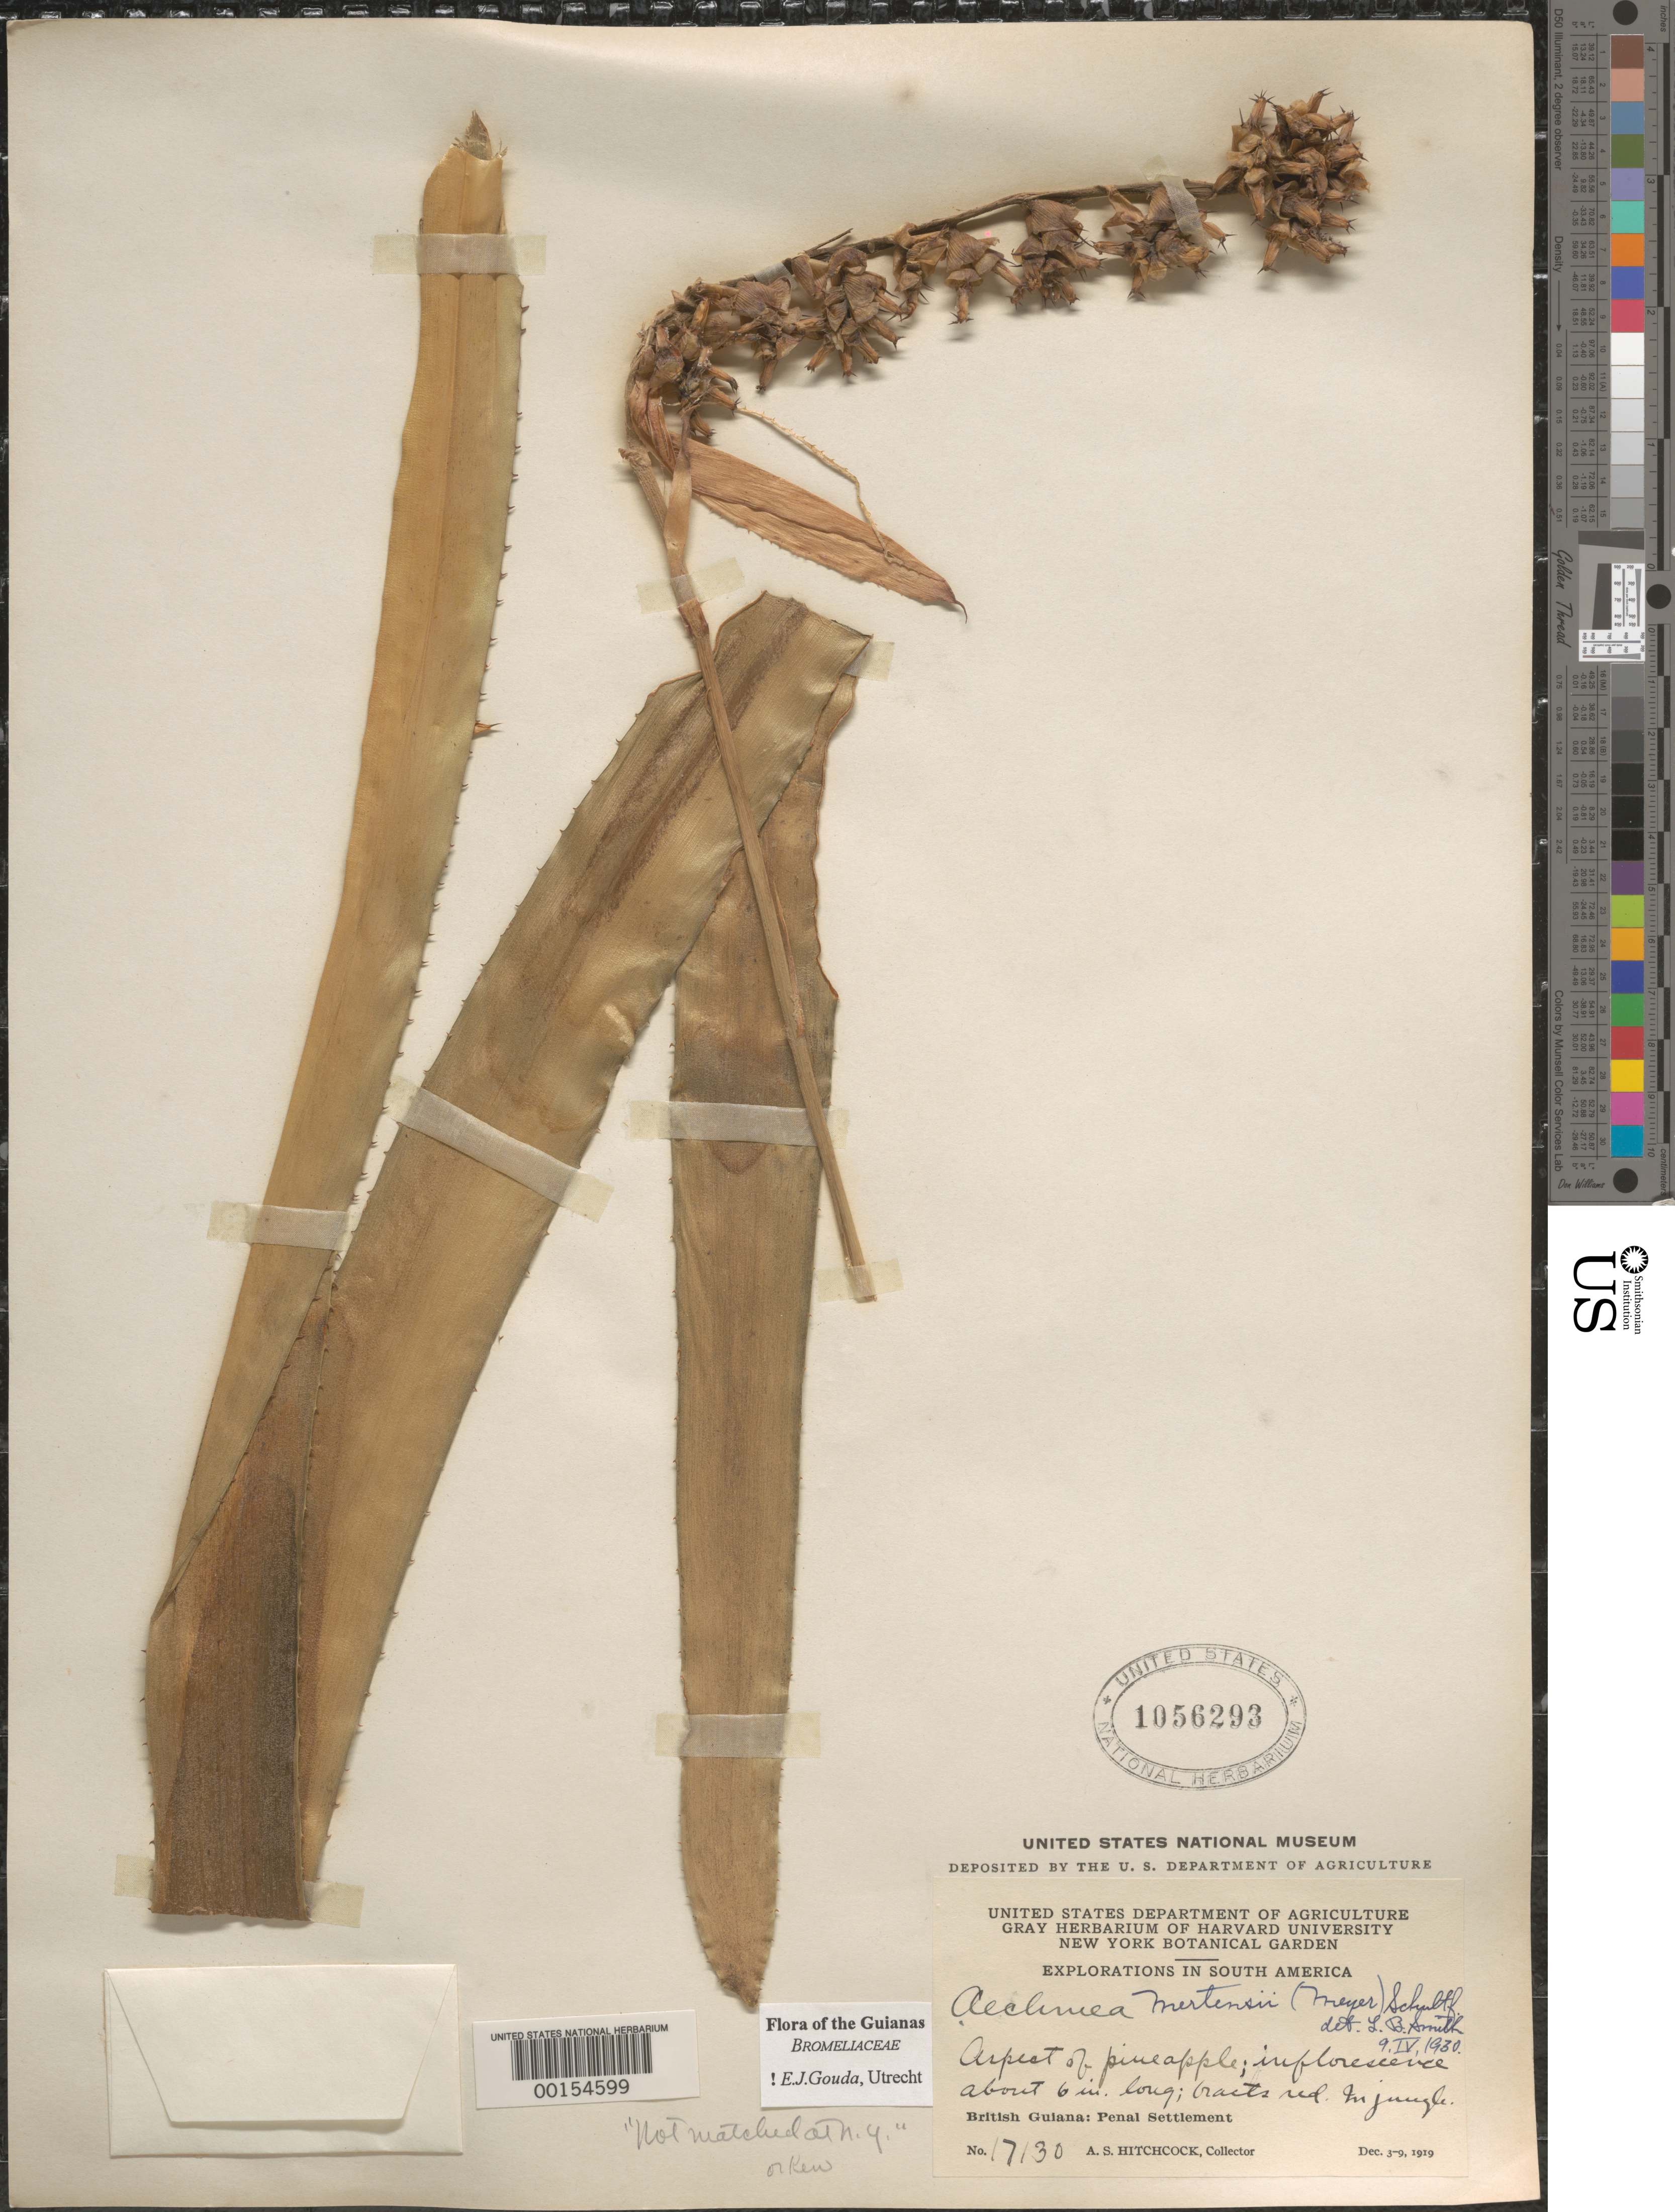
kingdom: Plantae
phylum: Tracheophyta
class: Liliopsida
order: Poales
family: Bromeliaceae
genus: Aechmea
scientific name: Aechmea mertensii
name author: (G. Mey.) Schult. & Schult. f.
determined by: Gouda, E. J.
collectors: A. S. Hitchcock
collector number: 17130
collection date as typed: Dec. 3-9, 1919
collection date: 1919-12-03/1919-12-09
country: Guyana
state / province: Cuyuni-Mazaruni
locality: Penal Settlement, on W side of Essequibo River, near mouth of Mazaruni River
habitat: Jungle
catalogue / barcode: US 1056293